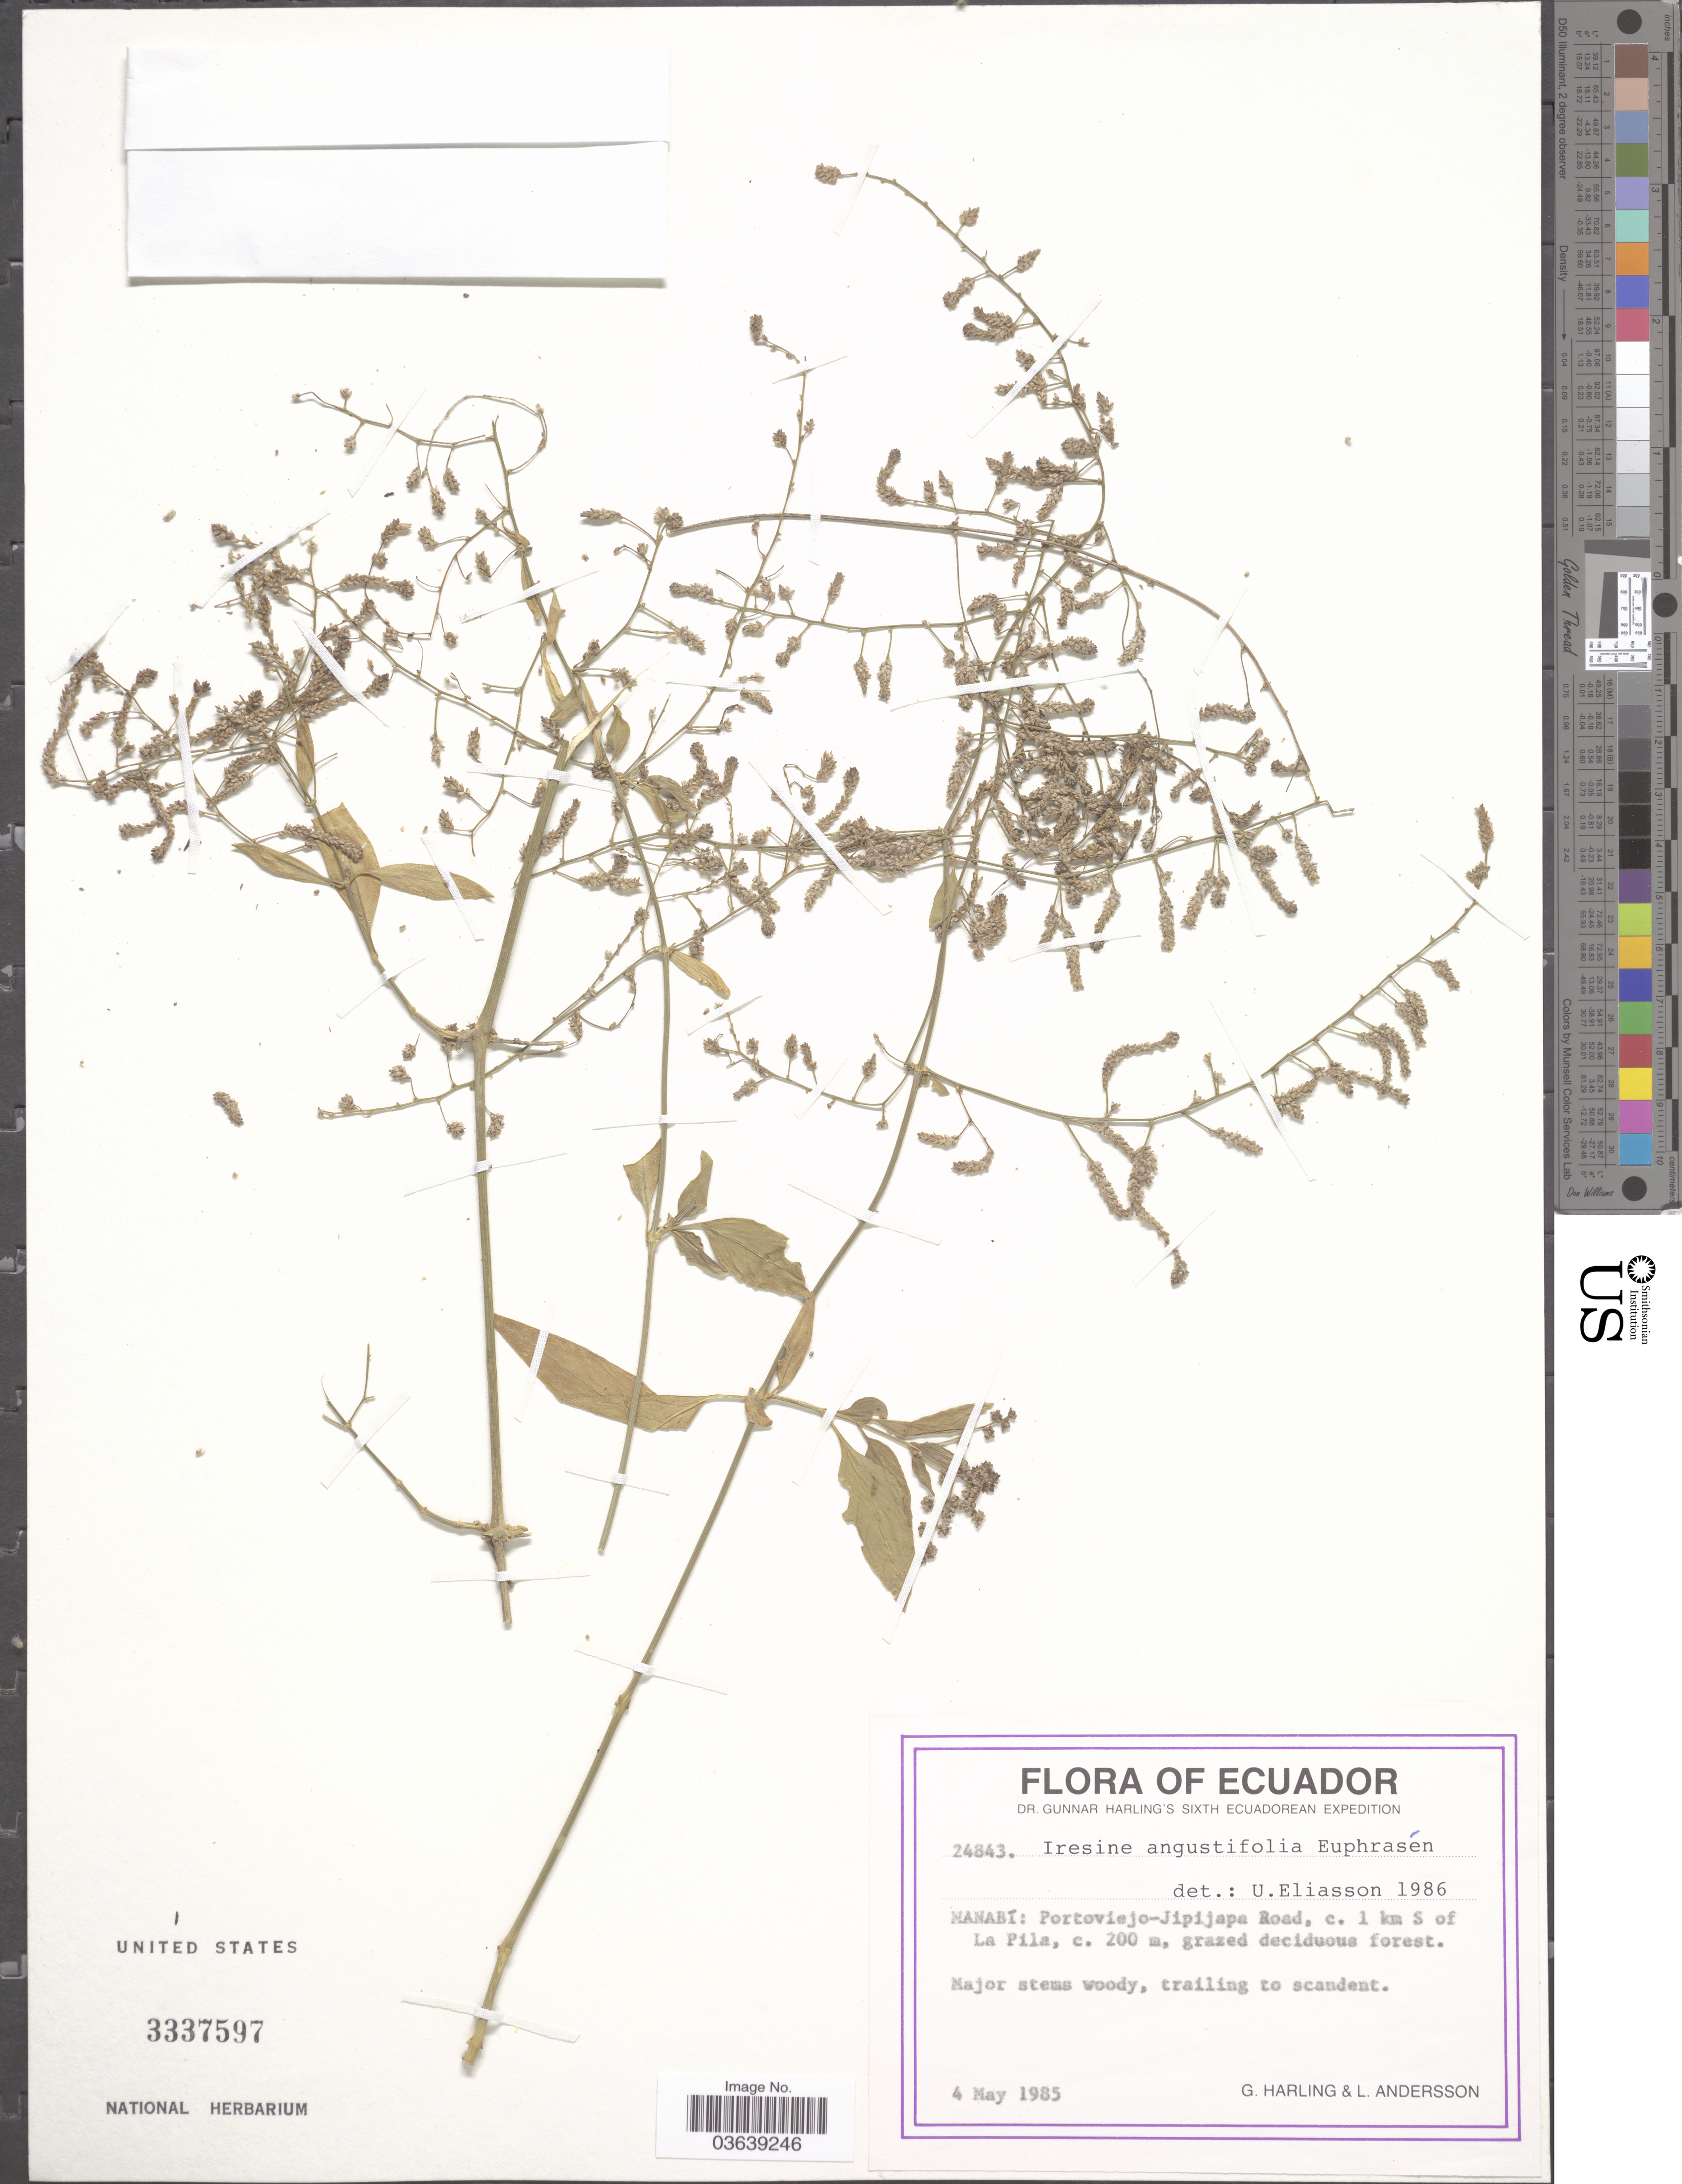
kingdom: Plantae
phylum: Tracheophyta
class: Magnoliopsida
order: Caryophyllales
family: Amaranthaceae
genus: Iresine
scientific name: Iresine angustifolia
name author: Euphrasén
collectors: G. Harling & L. Andersson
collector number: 24843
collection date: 1985-05-04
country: Ecuador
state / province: Manabí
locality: Portovieho-Jipijapa Road, c. 1 km S of La Pila.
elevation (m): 200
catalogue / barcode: US 3337597